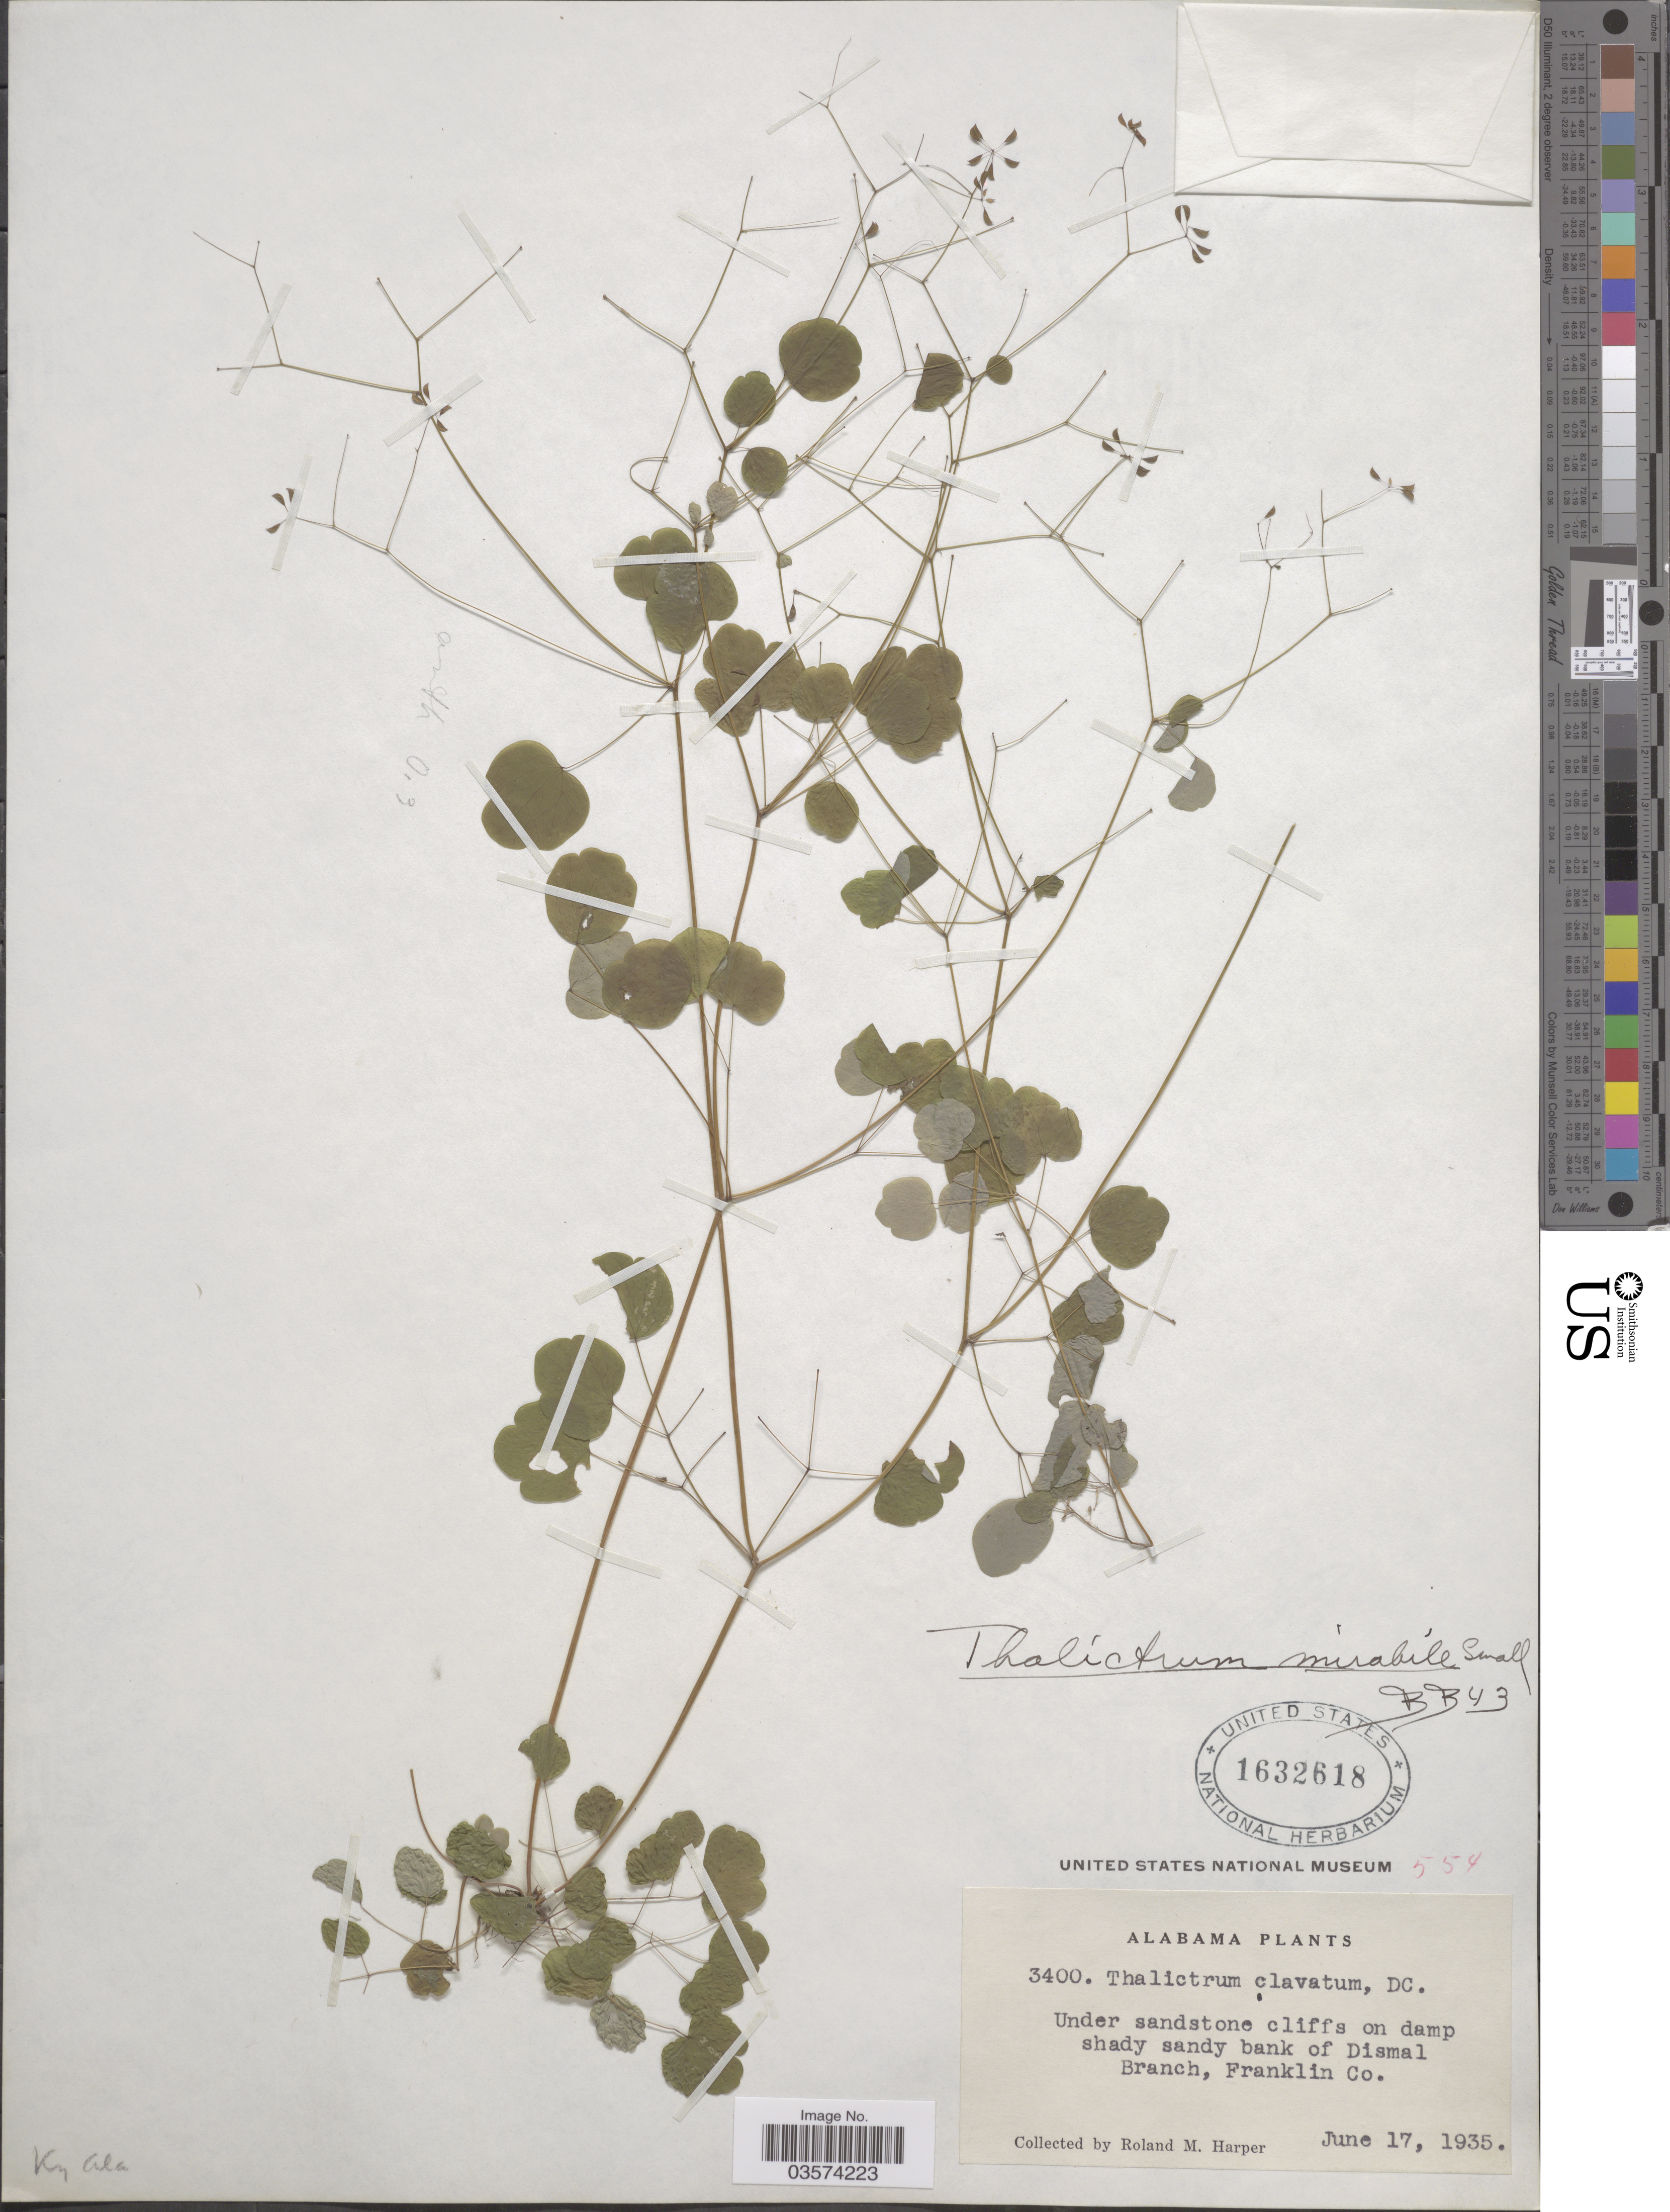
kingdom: Plantae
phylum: Tracheophyta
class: Magnoliopsida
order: Ranunculales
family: Ranunculaceae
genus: Thalictrum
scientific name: Thalictrum mirabile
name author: Small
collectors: R. M. Harper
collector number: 3400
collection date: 1935-06-17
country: United States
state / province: Alabama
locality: Under sandstone cliffs on damp shady sandy bank of Dismal Branch, Franklin Co.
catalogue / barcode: US 1632618